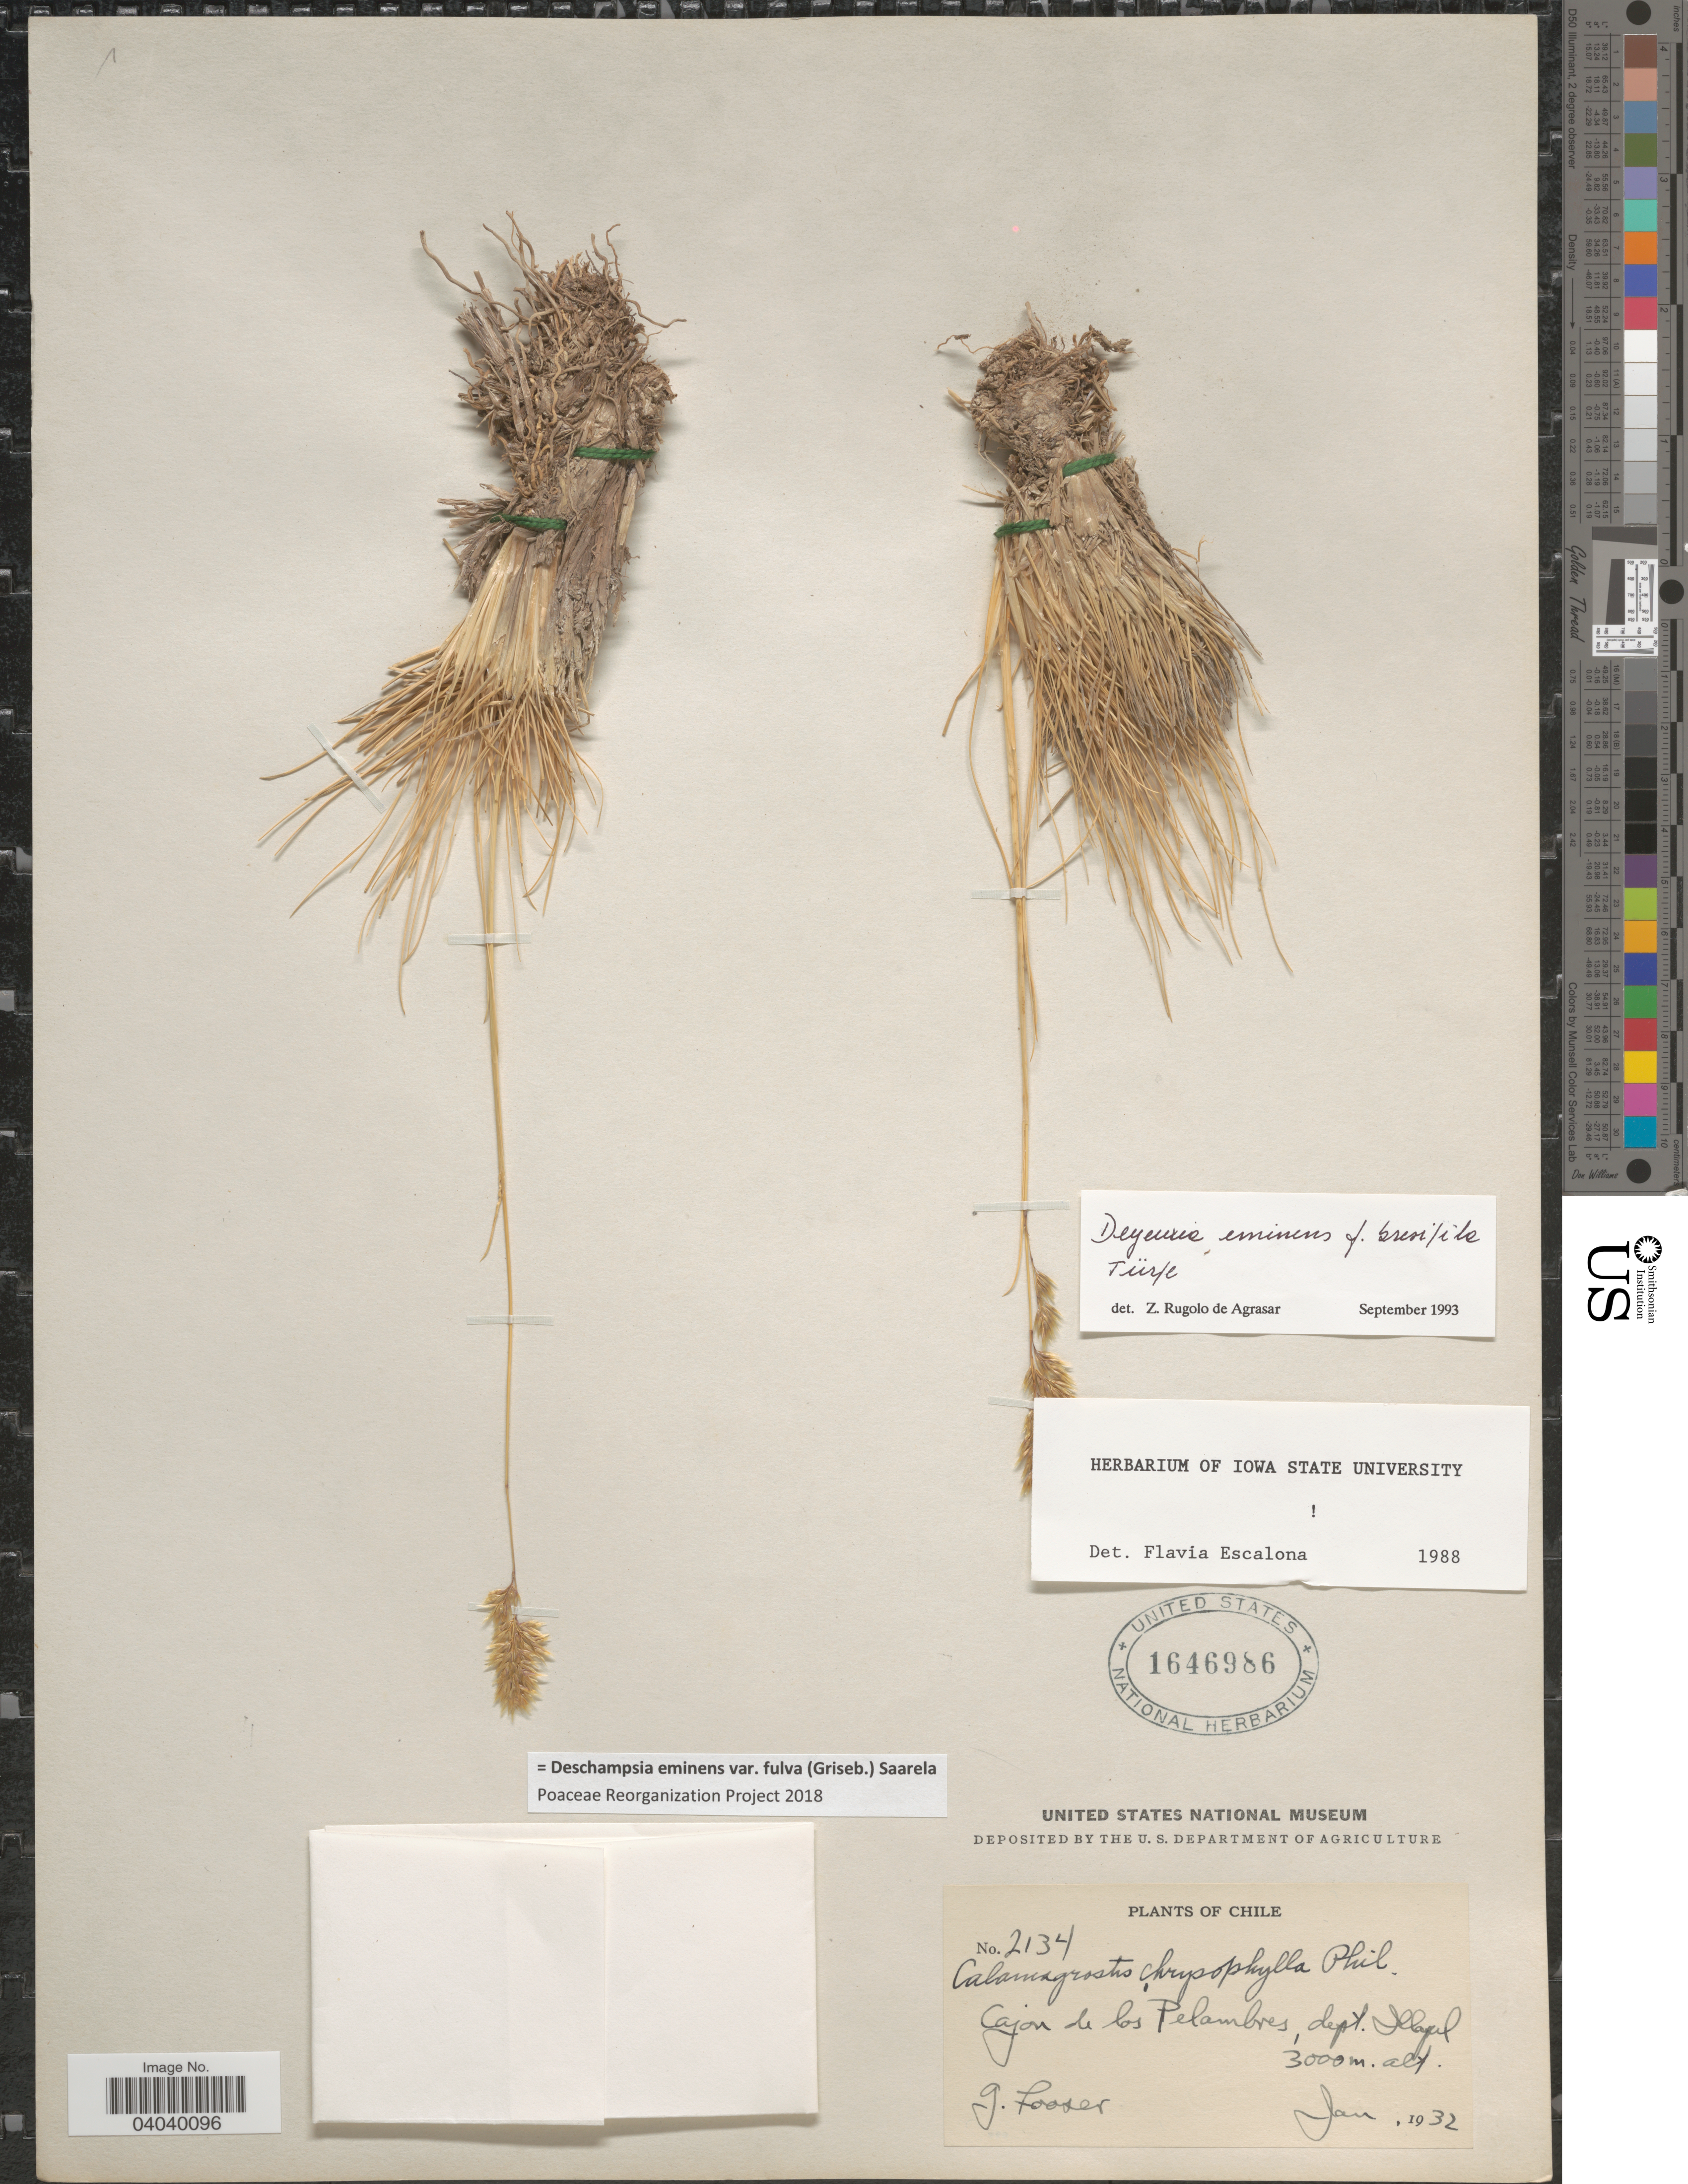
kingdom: Plantae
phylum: Tracheophyta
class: Liliopsida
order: Poales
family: Poaceae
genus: Deschampsia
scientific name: Deschampsia eminens var. fulva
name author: (Griseb.) Saarela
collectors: G. Looser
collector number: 2134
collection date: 1932-01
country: Chile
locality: Cajon de los Pelambres, dept. Illapel.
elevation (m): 3000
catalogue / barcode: US 1646986